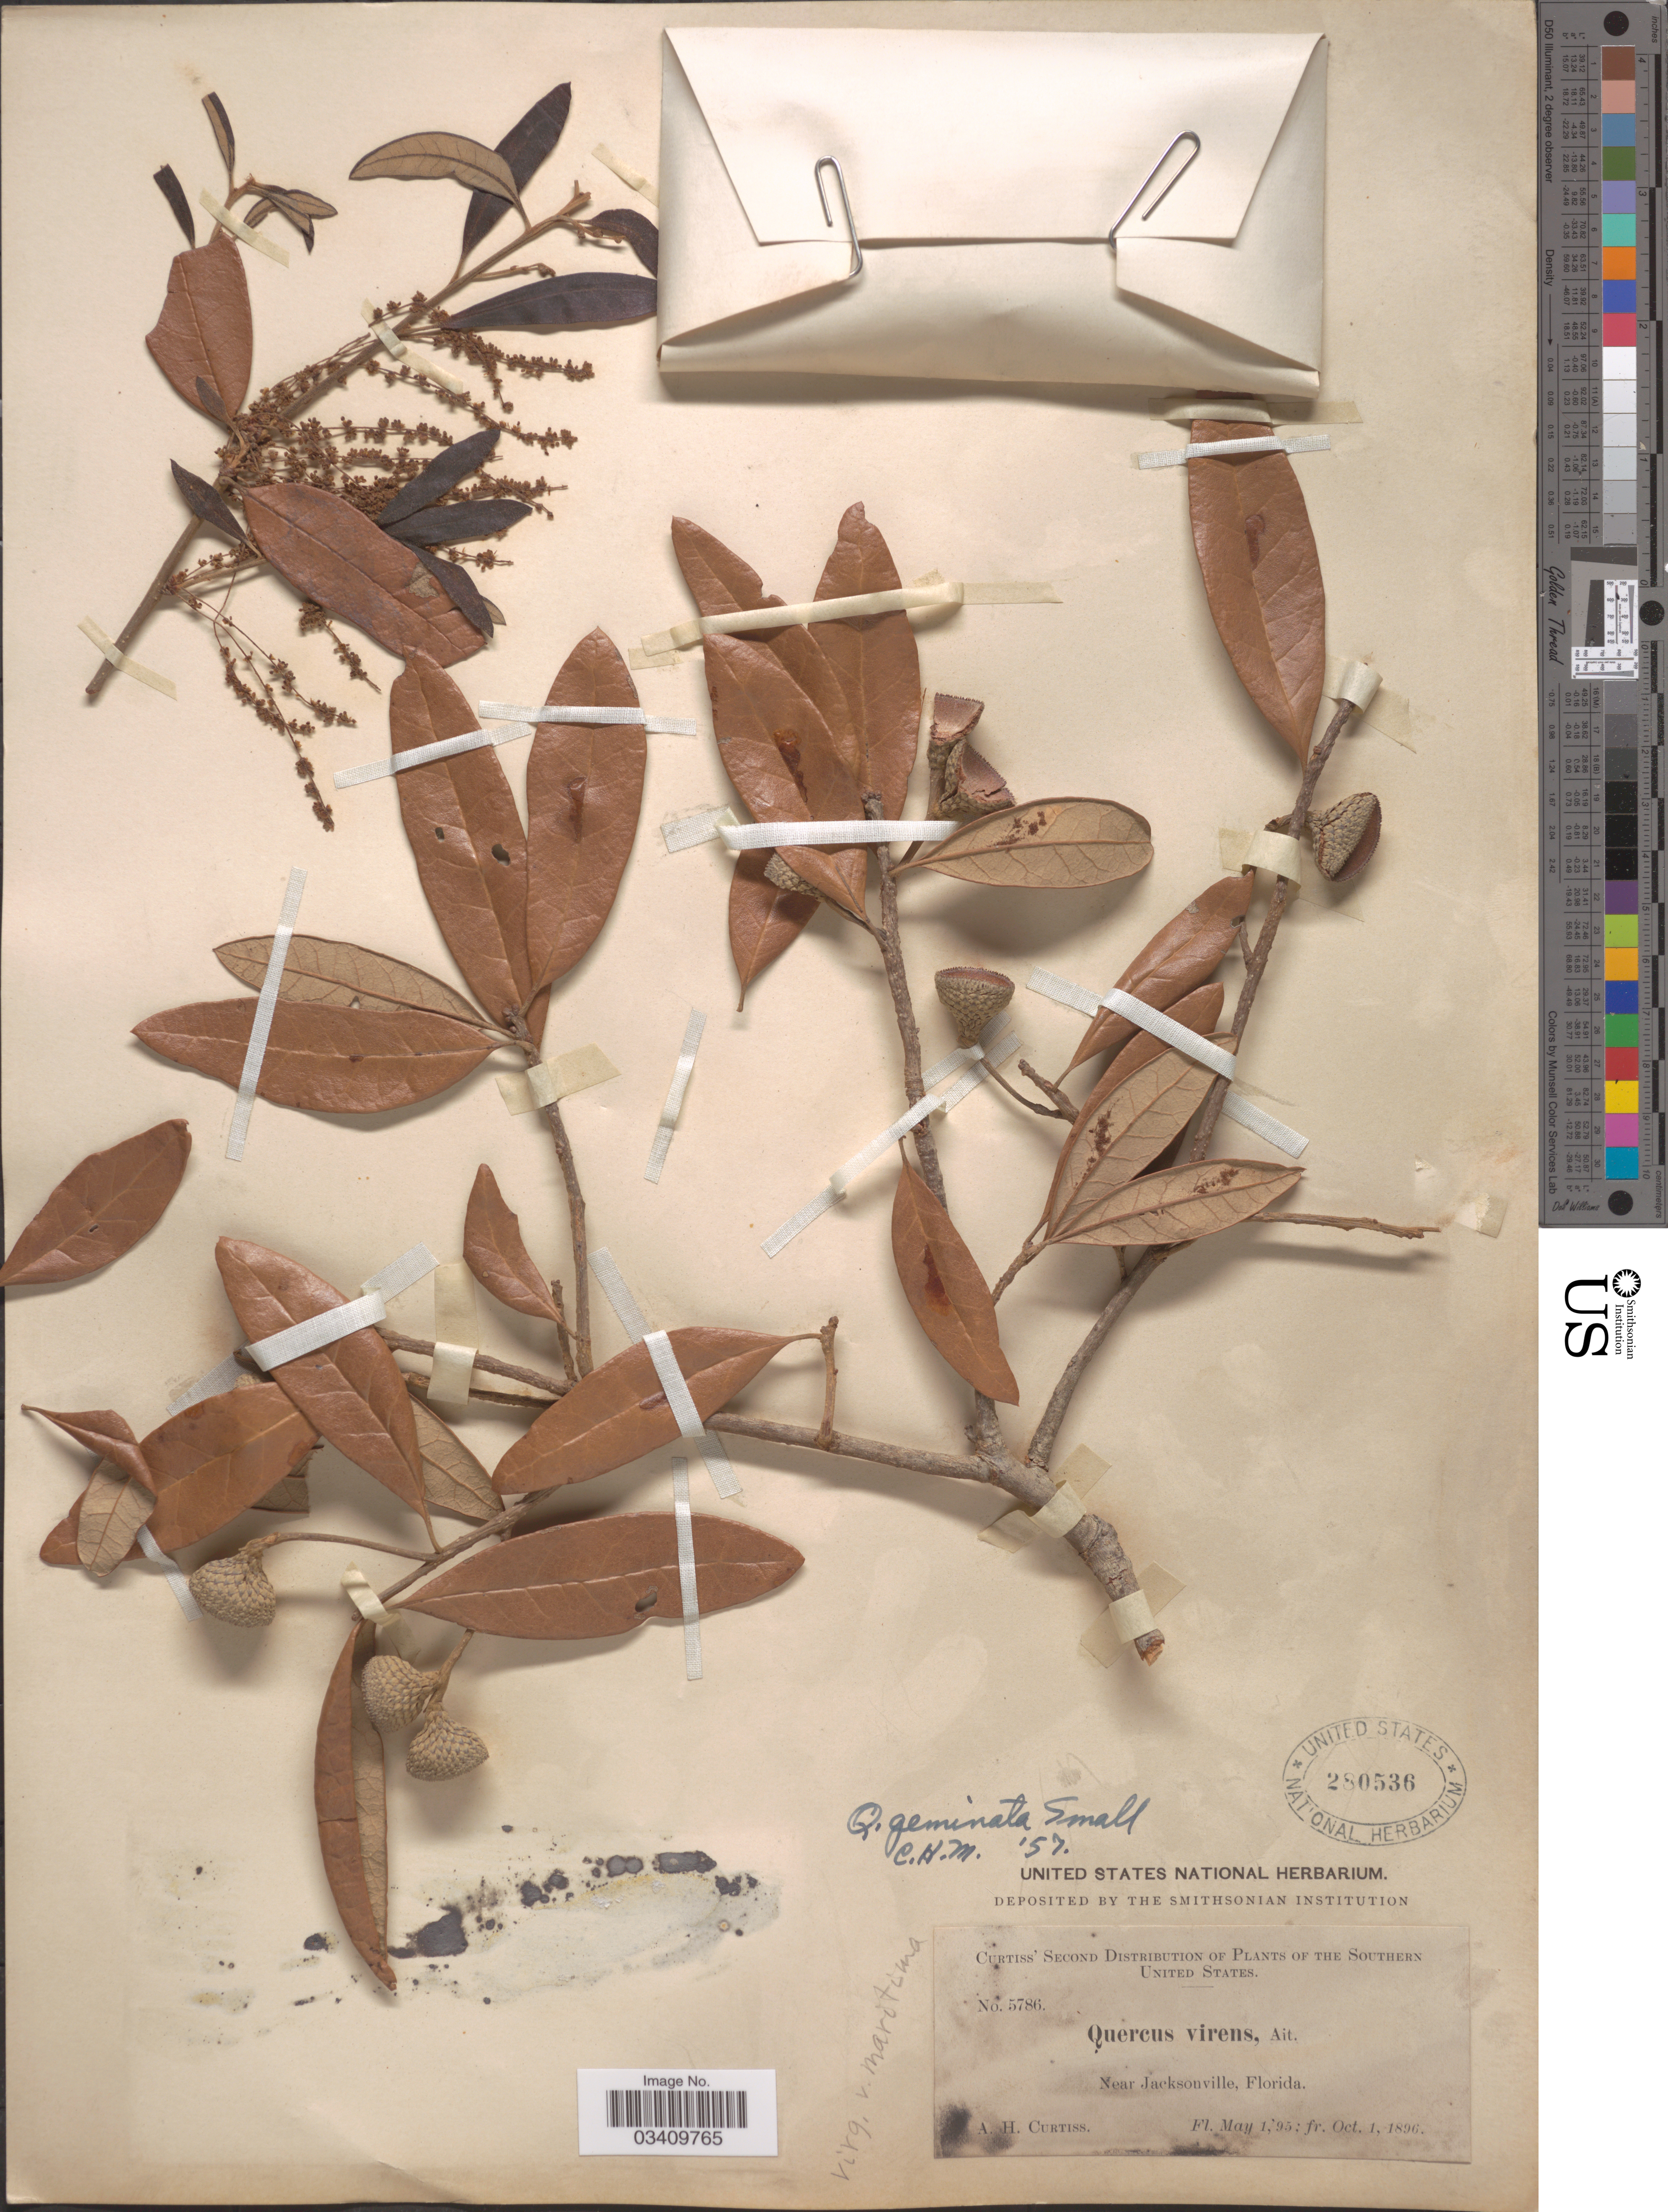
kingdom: Plantae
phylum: Tracheophyta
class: Magnoliopsida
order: Fagales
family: Fagaceae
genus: Quercus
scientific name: Quercus virginiana var. maritima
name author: (Michx.) Sarg.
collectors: A. H. Curtiss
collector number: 5786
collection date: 1895-05-01/1896-10-01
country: United States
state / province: Florida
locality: Southern United States. Near Jacksonville.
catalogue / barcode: US 280536